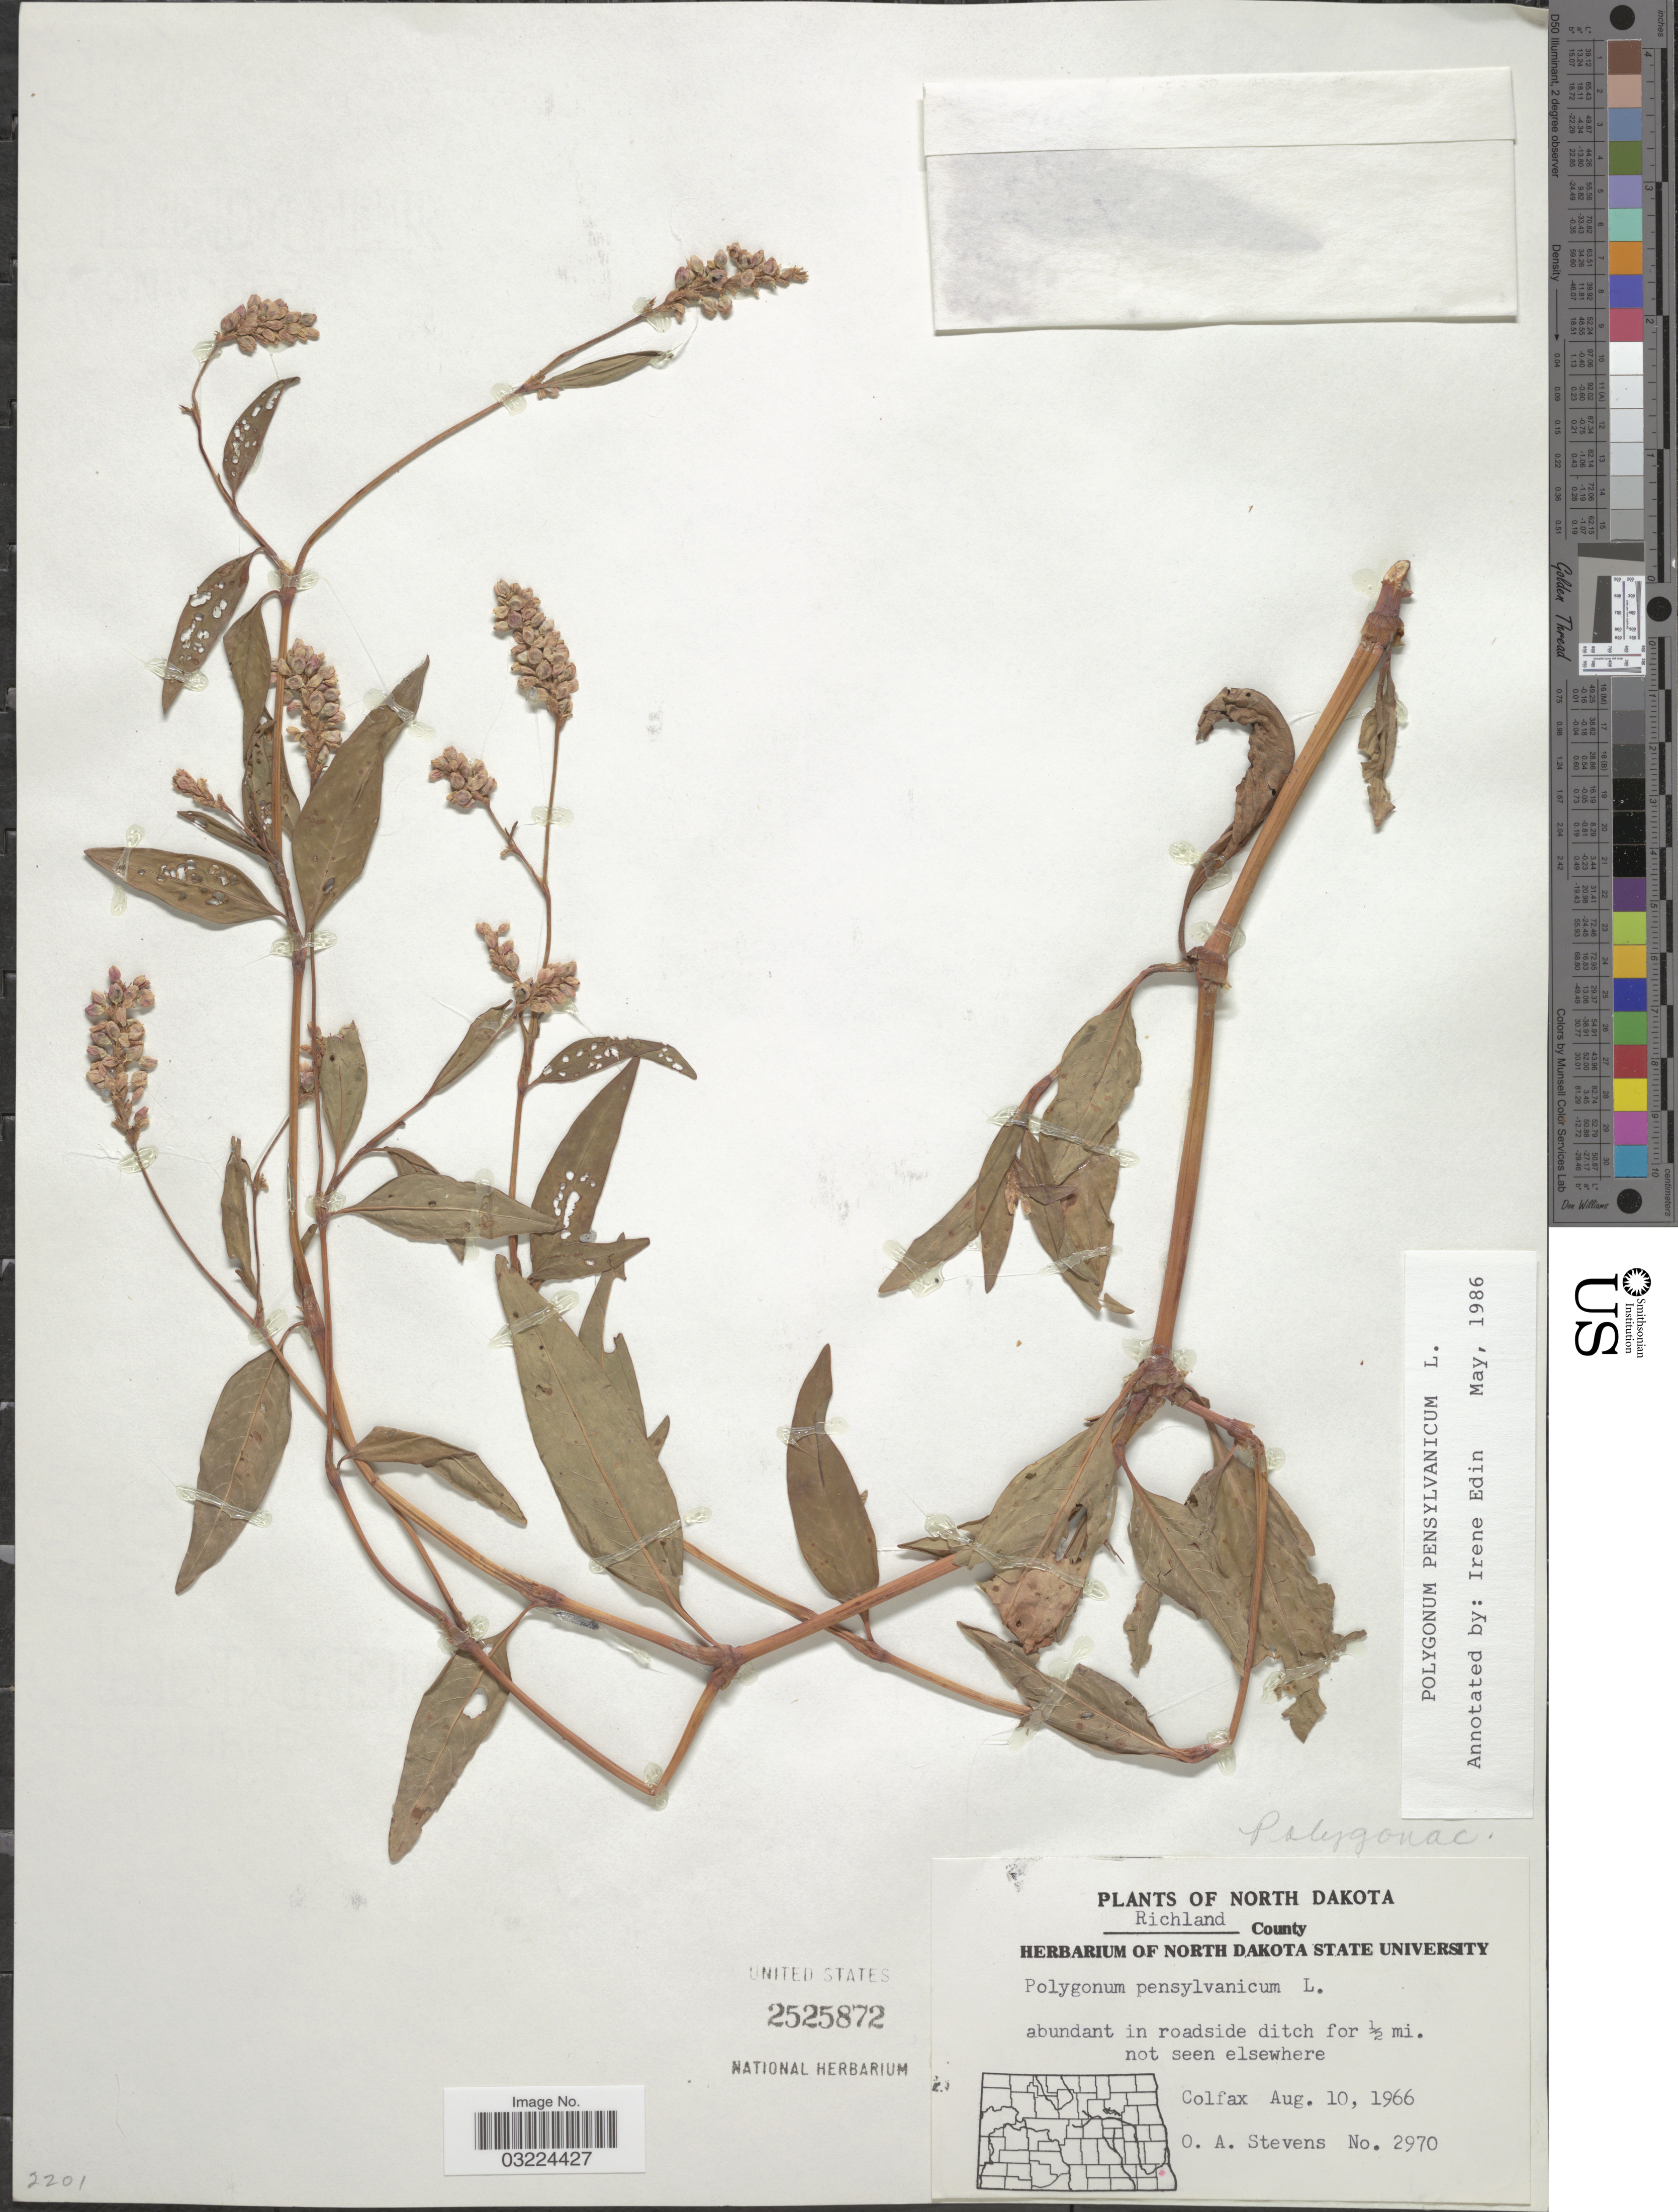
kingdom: Plantae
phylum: Tracheophyta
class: Magnoliopsida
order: Caryophyllales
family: Polygonaceae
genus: Persicaria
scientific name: Persicaria pensylvanica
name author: (L.) M. Gómez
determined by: Atha, D. E.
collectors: O. A. Stevens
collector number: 2970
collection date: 1966-08-10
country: United States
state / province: North Dakota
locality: Richland County. Colfax.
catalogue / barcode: US 2525872